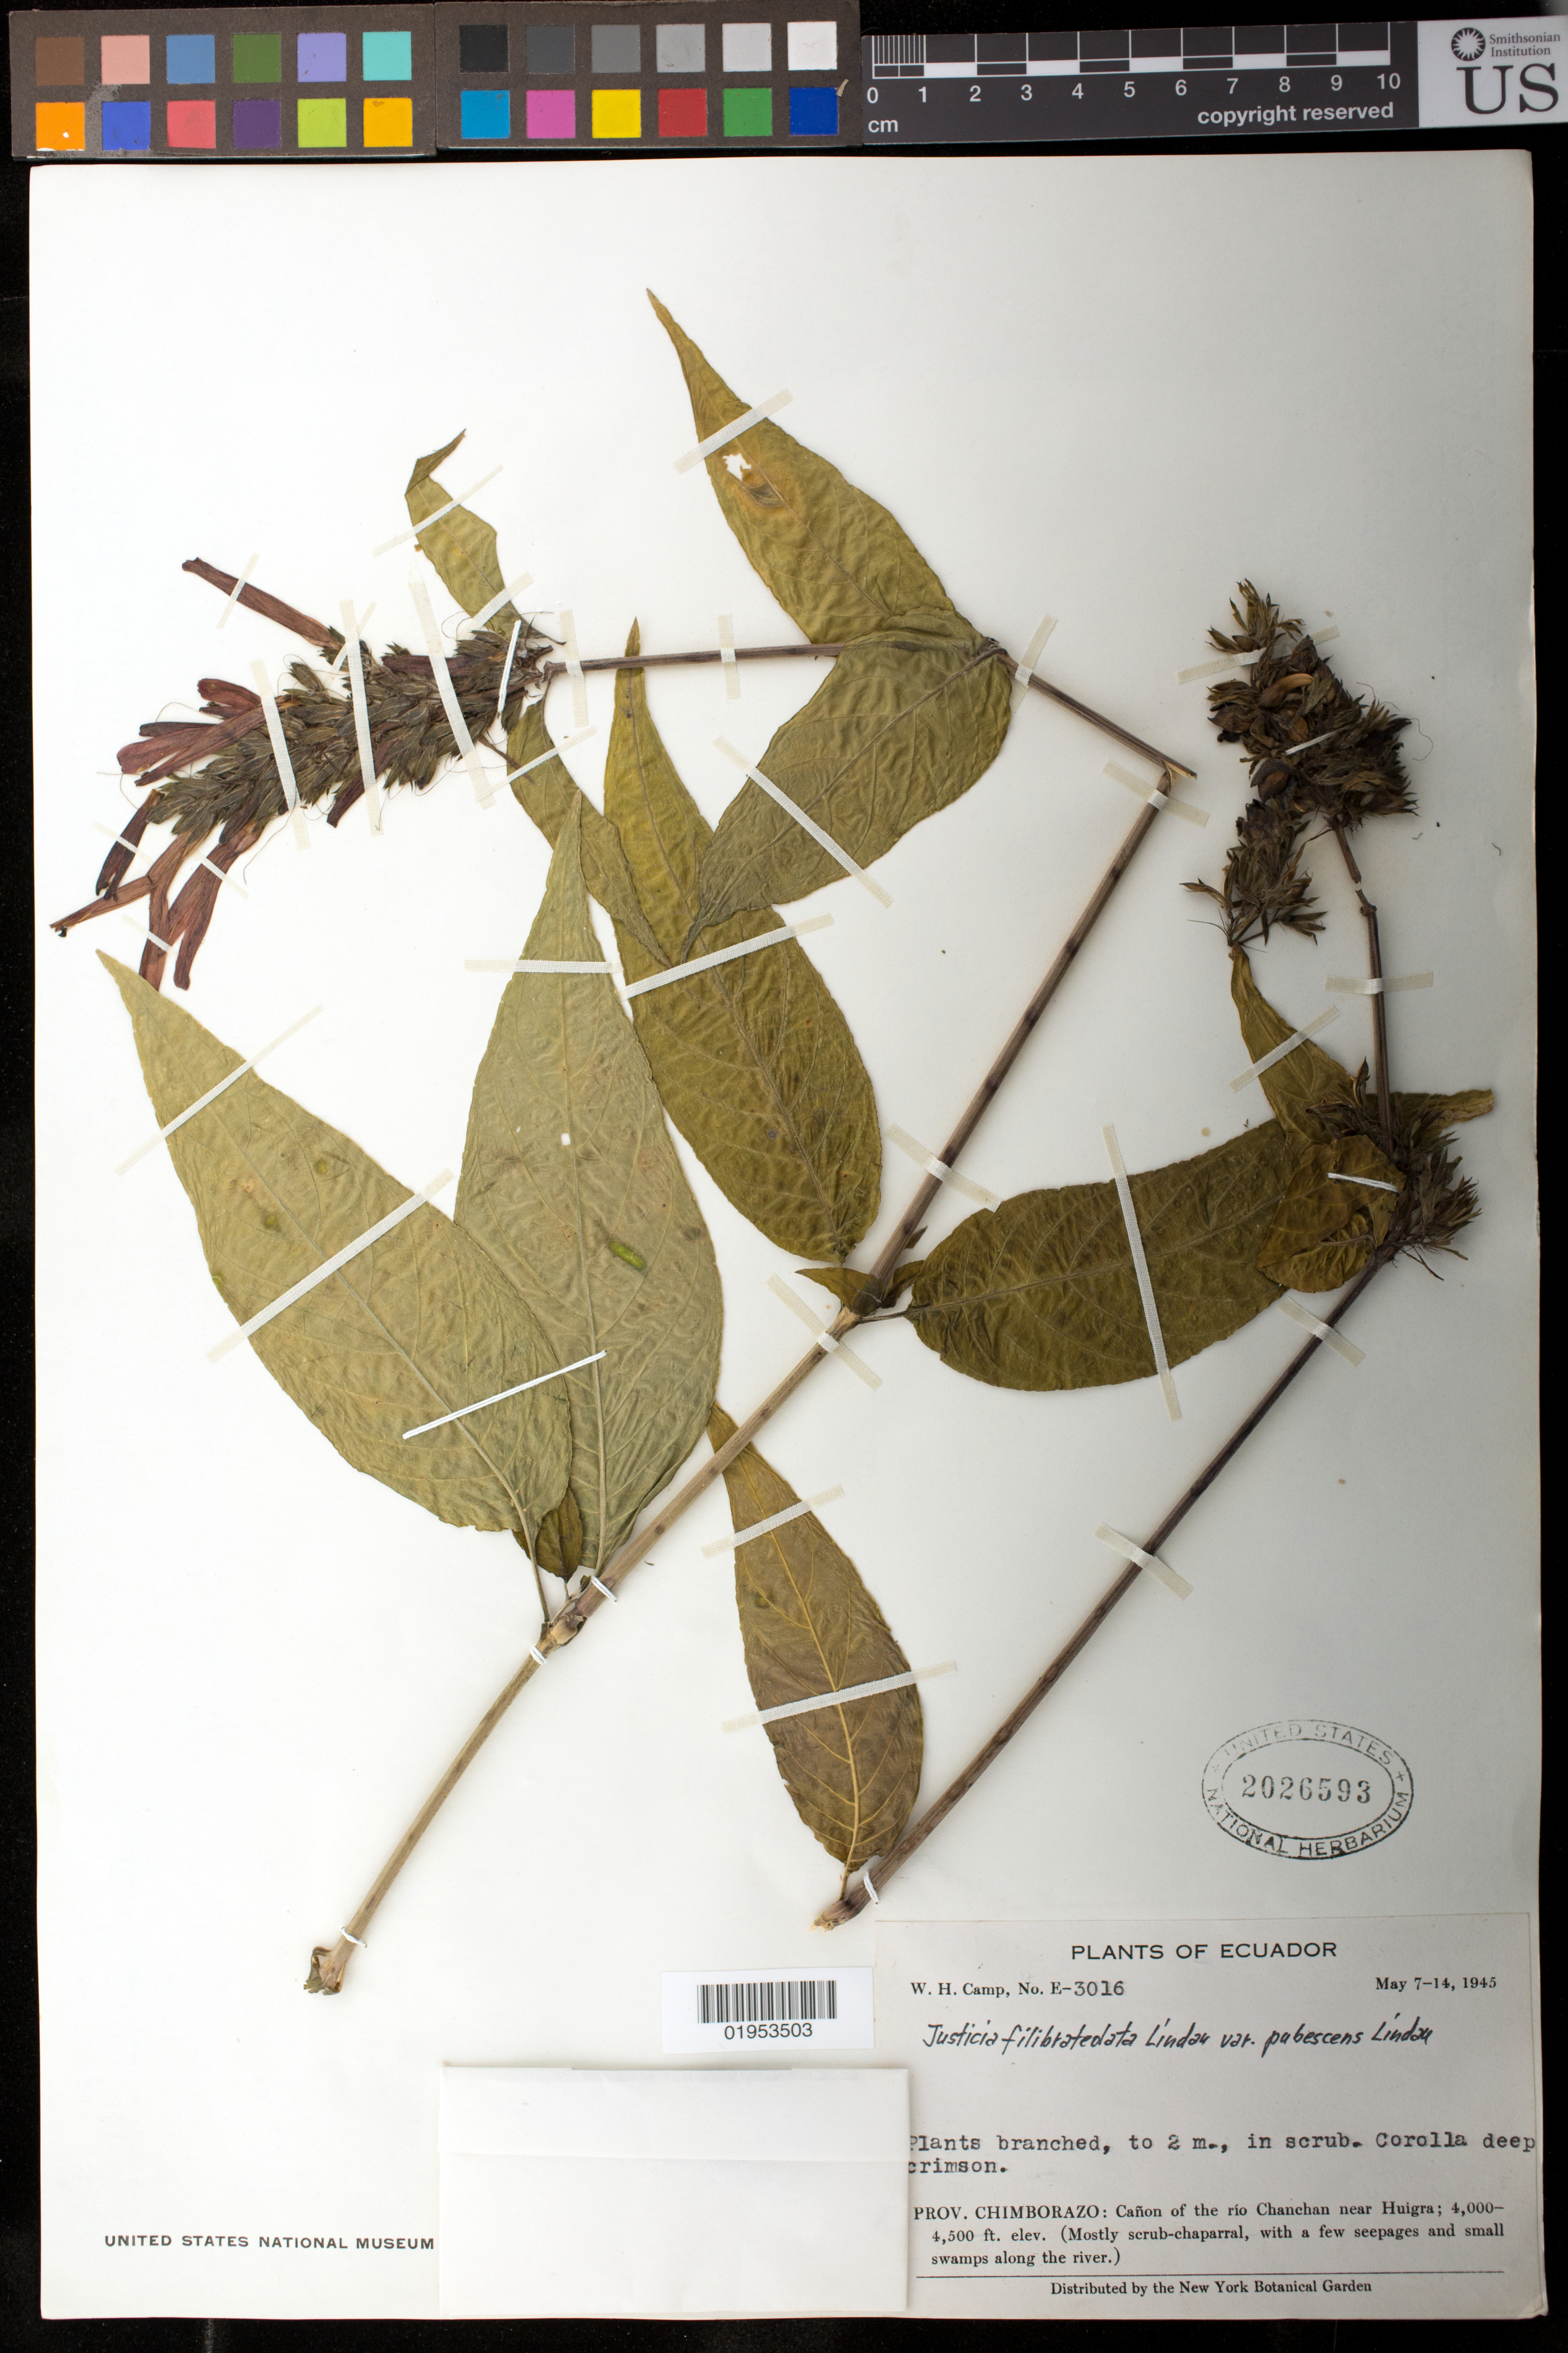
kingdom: Plantae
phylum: Tracheophyta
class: Magnoliopsida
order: Lamiales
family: Acanthaceae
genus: Justicia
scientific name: Justicia filibracteolata var. pubescens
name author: Lindau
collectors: W. H. Camp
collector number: E-3016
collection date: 1945-05-07/1945-05-14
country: Ecuador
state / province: Chimborazo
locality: Cañon of the rio Chanchan near Huigra (Mostly scrub-chaparral, with a few seepages and small swamps along the river.)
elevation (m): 1219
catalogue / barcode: US 2026593